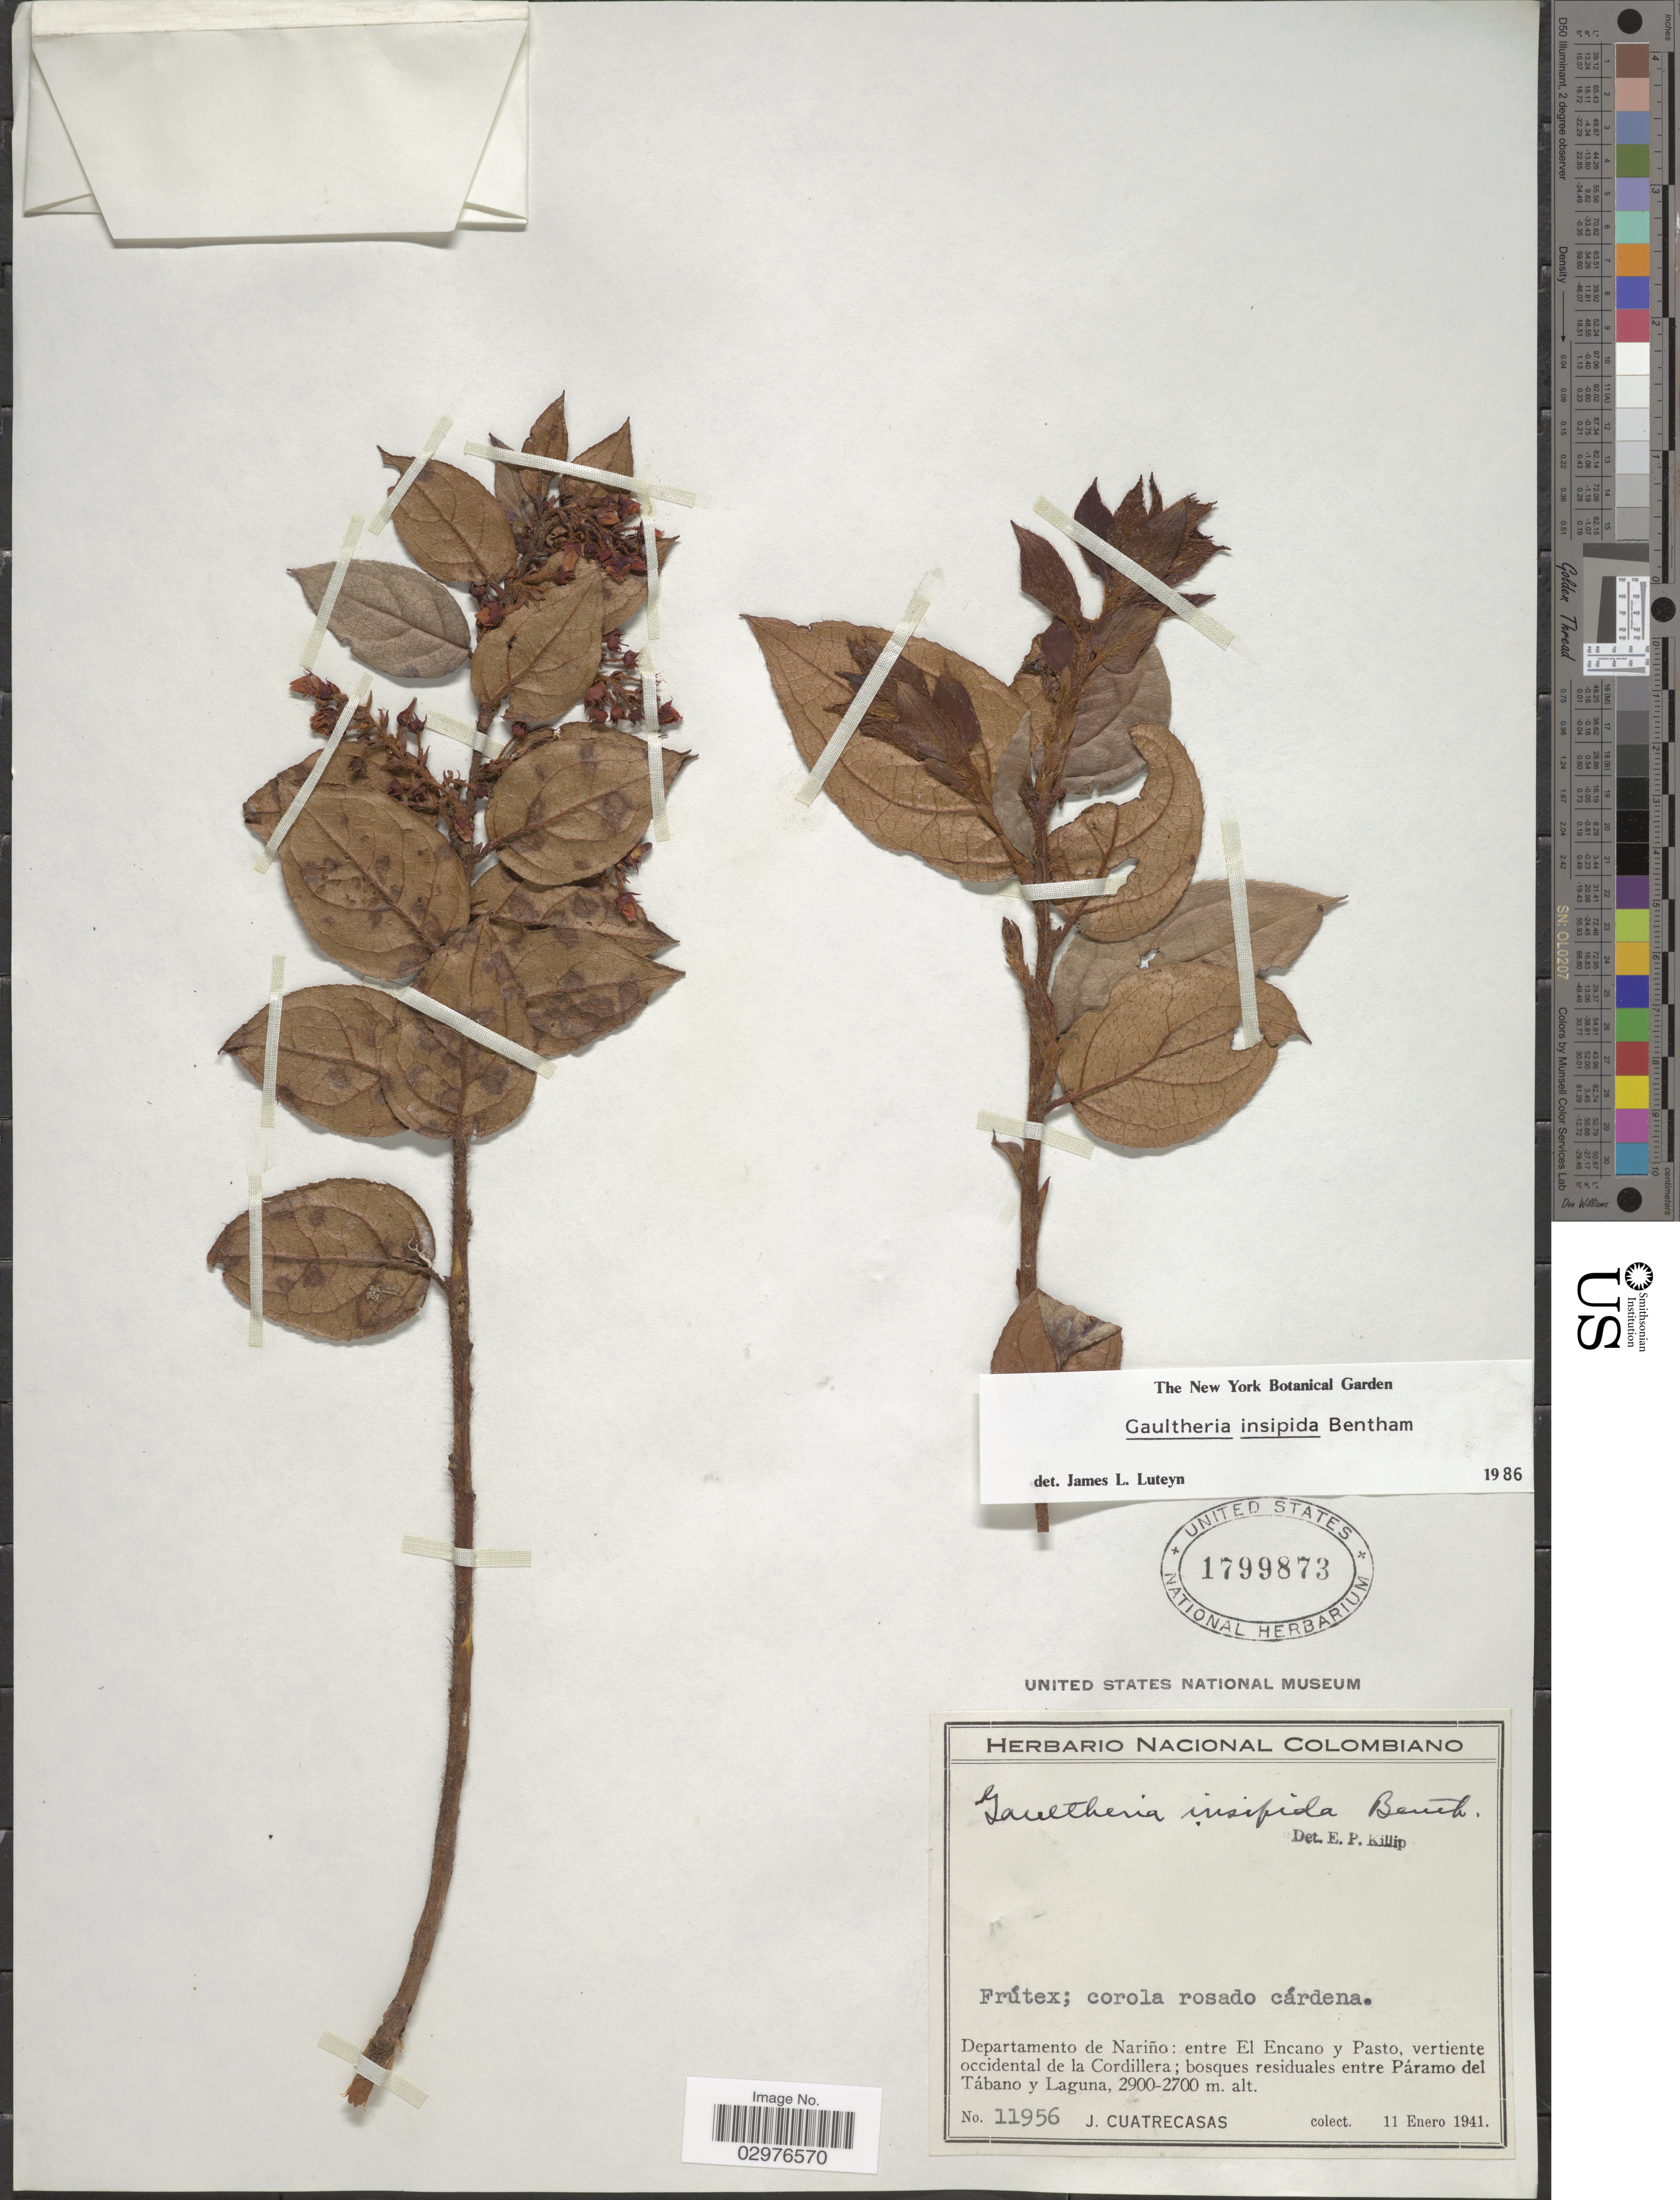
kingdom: Plantae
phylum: Tracheophyta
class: Magnoliopsida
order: Ericales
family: Ericaceae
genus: Gaultheria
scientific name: Gaultheria insipida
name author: Benth.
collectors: J. Cuatrecasas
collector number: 11956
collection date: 1941-01-11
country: Colombia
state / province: Nariño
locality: Departamento de Nariño: entre El Encano y Pasto, vertiente occidental de la Cordillera; entre Páramo del Tábano y Laguna.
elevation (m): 2700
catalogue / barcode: US 1799873